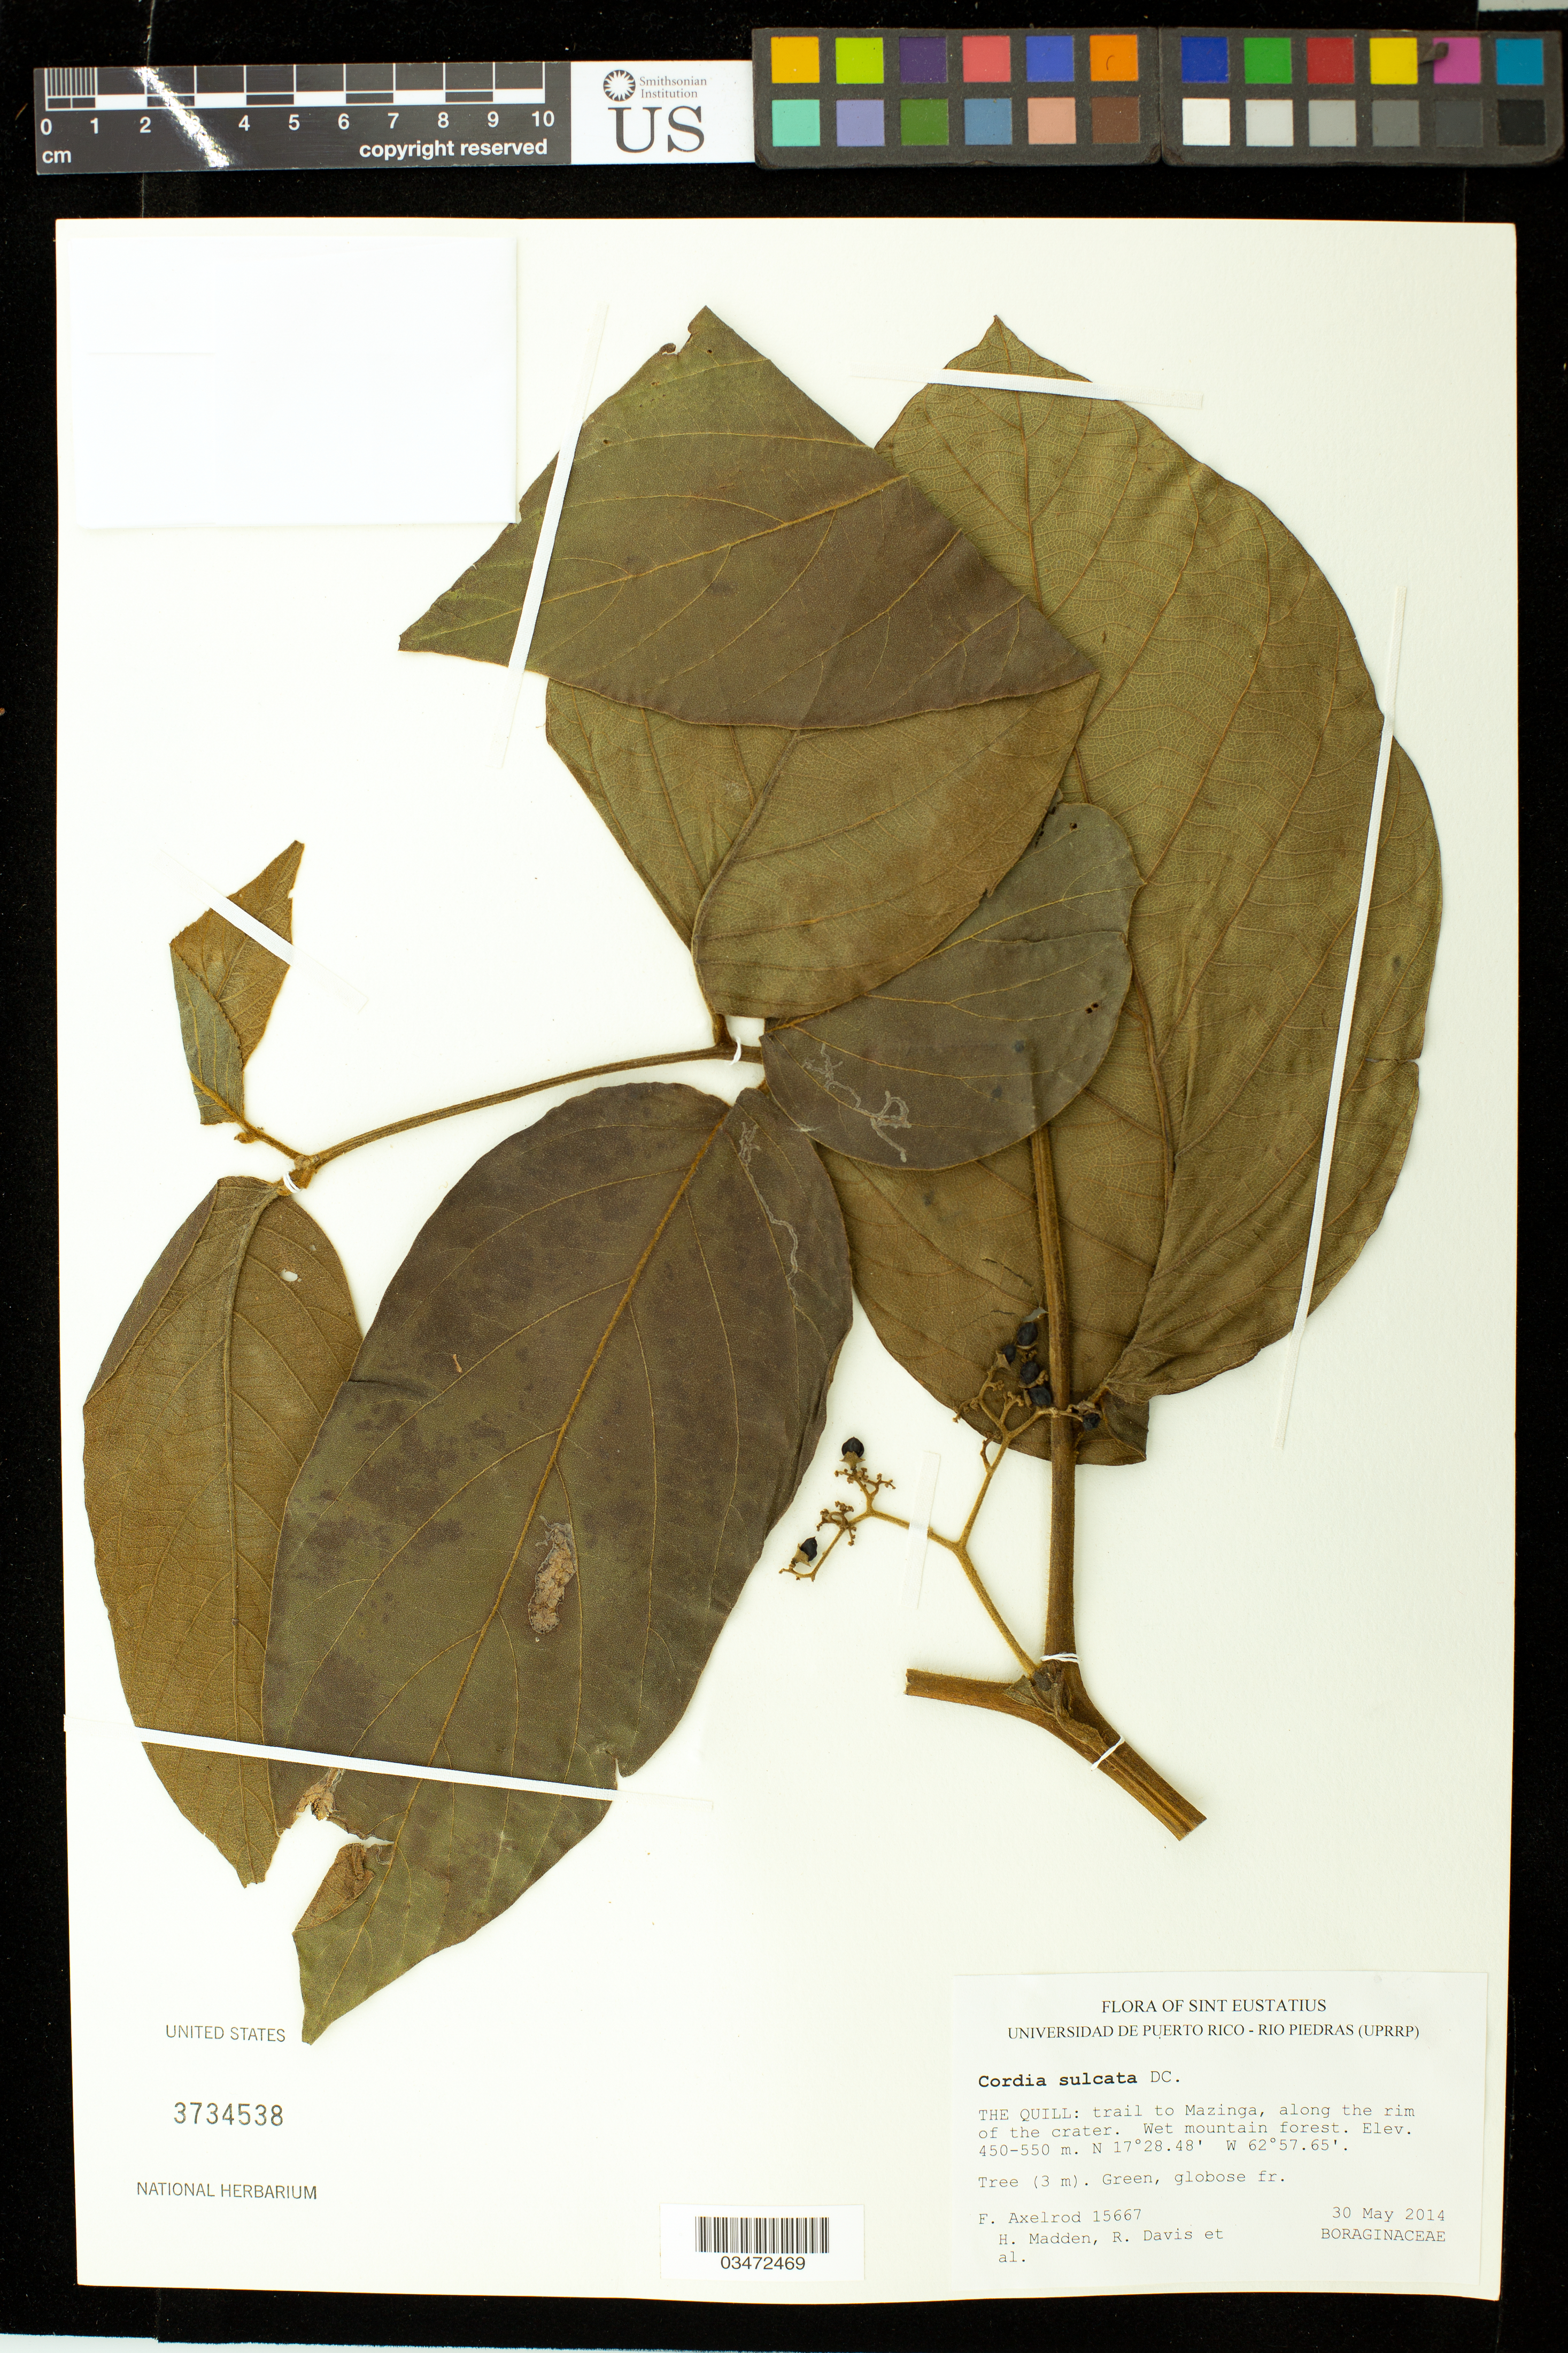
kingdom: Plantae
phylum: Tracheophyta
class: Magnoliopsida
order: Boraginales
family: Cordiaceae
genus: Cordia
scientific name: Cordia sulcata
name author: DC.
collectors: F. S. Axelrod et al.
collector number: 15667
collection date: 2014-05-30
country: Netherlands Antilles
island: St. Eustatius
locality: The Quill. Trail to Mazinga, along the rim of the crater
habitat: Wet mountain forest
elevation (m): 450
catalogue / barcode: US 3734538